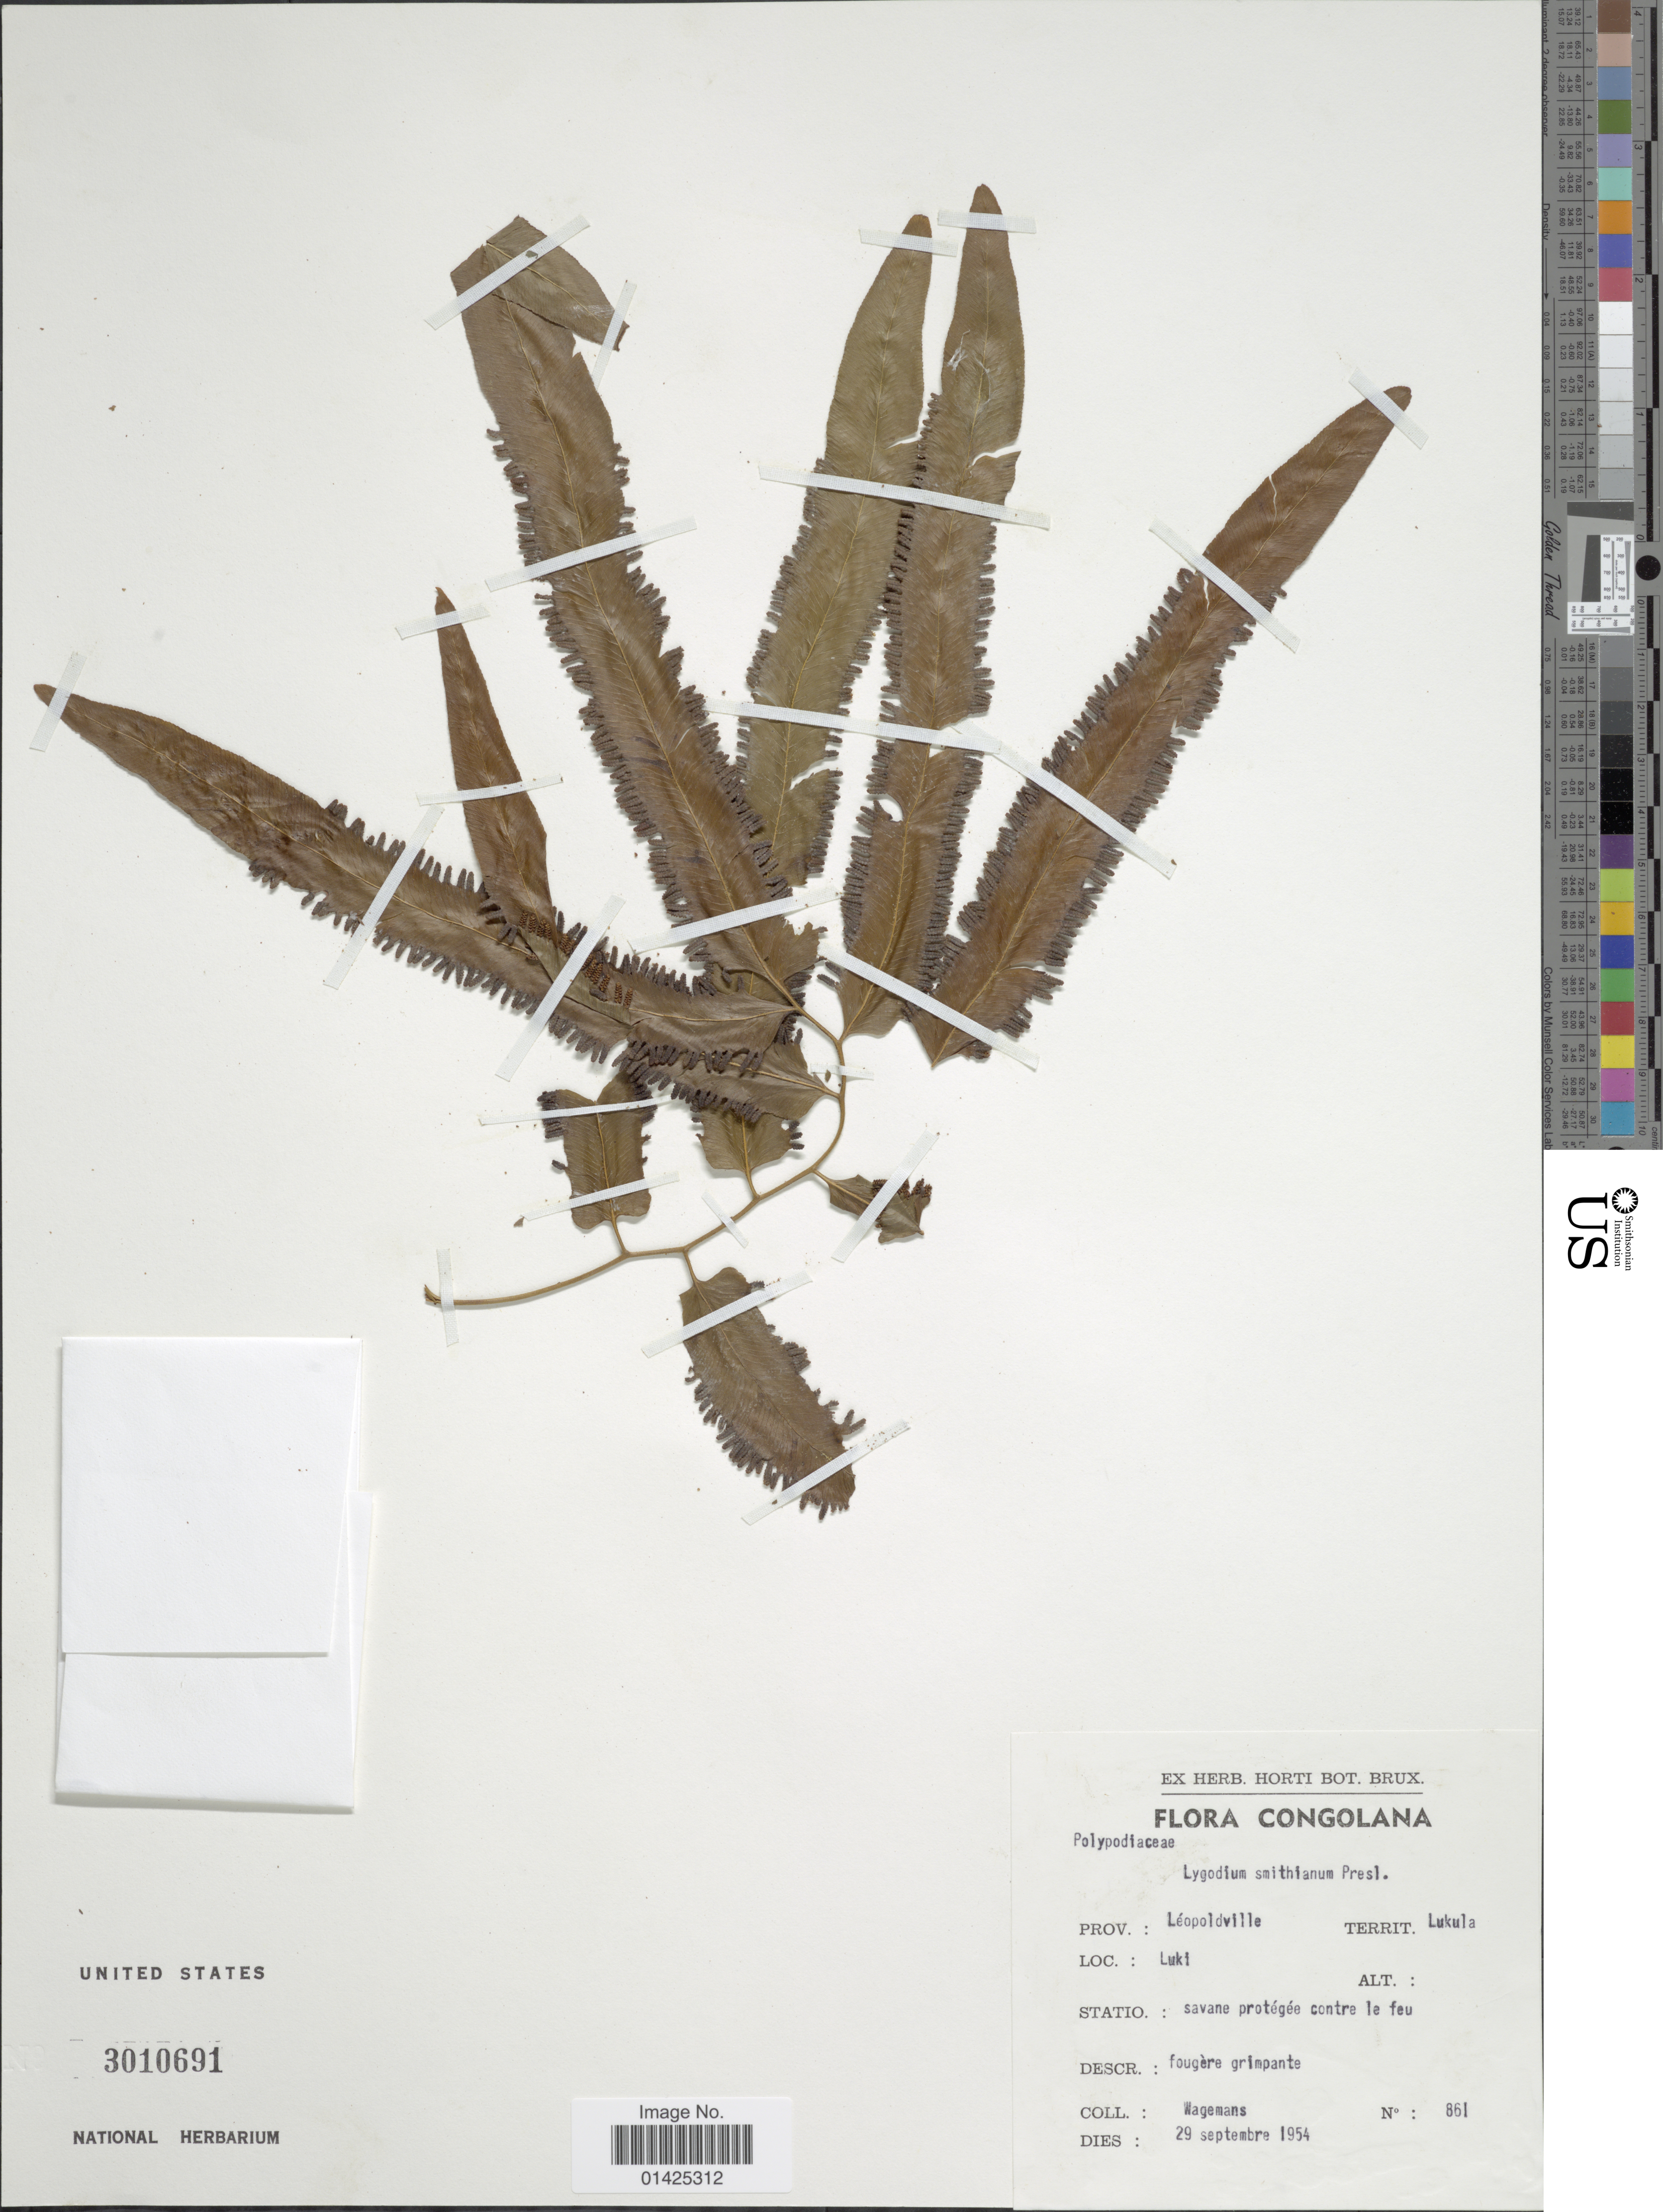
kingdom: Plantae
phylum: Tracheophyta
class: Polypodiopsida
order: Schizaeales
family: Lygodiaceae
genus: Lygodium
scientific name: Lygodium smithianum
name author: C. Presl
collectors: -. Wagemans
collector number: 861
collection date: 1954-09-29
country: Congo, Democratic Republic of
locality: Prov. Leopoldville, Territ: Lukula, Luki, Congolana.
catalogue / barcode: US 3010691